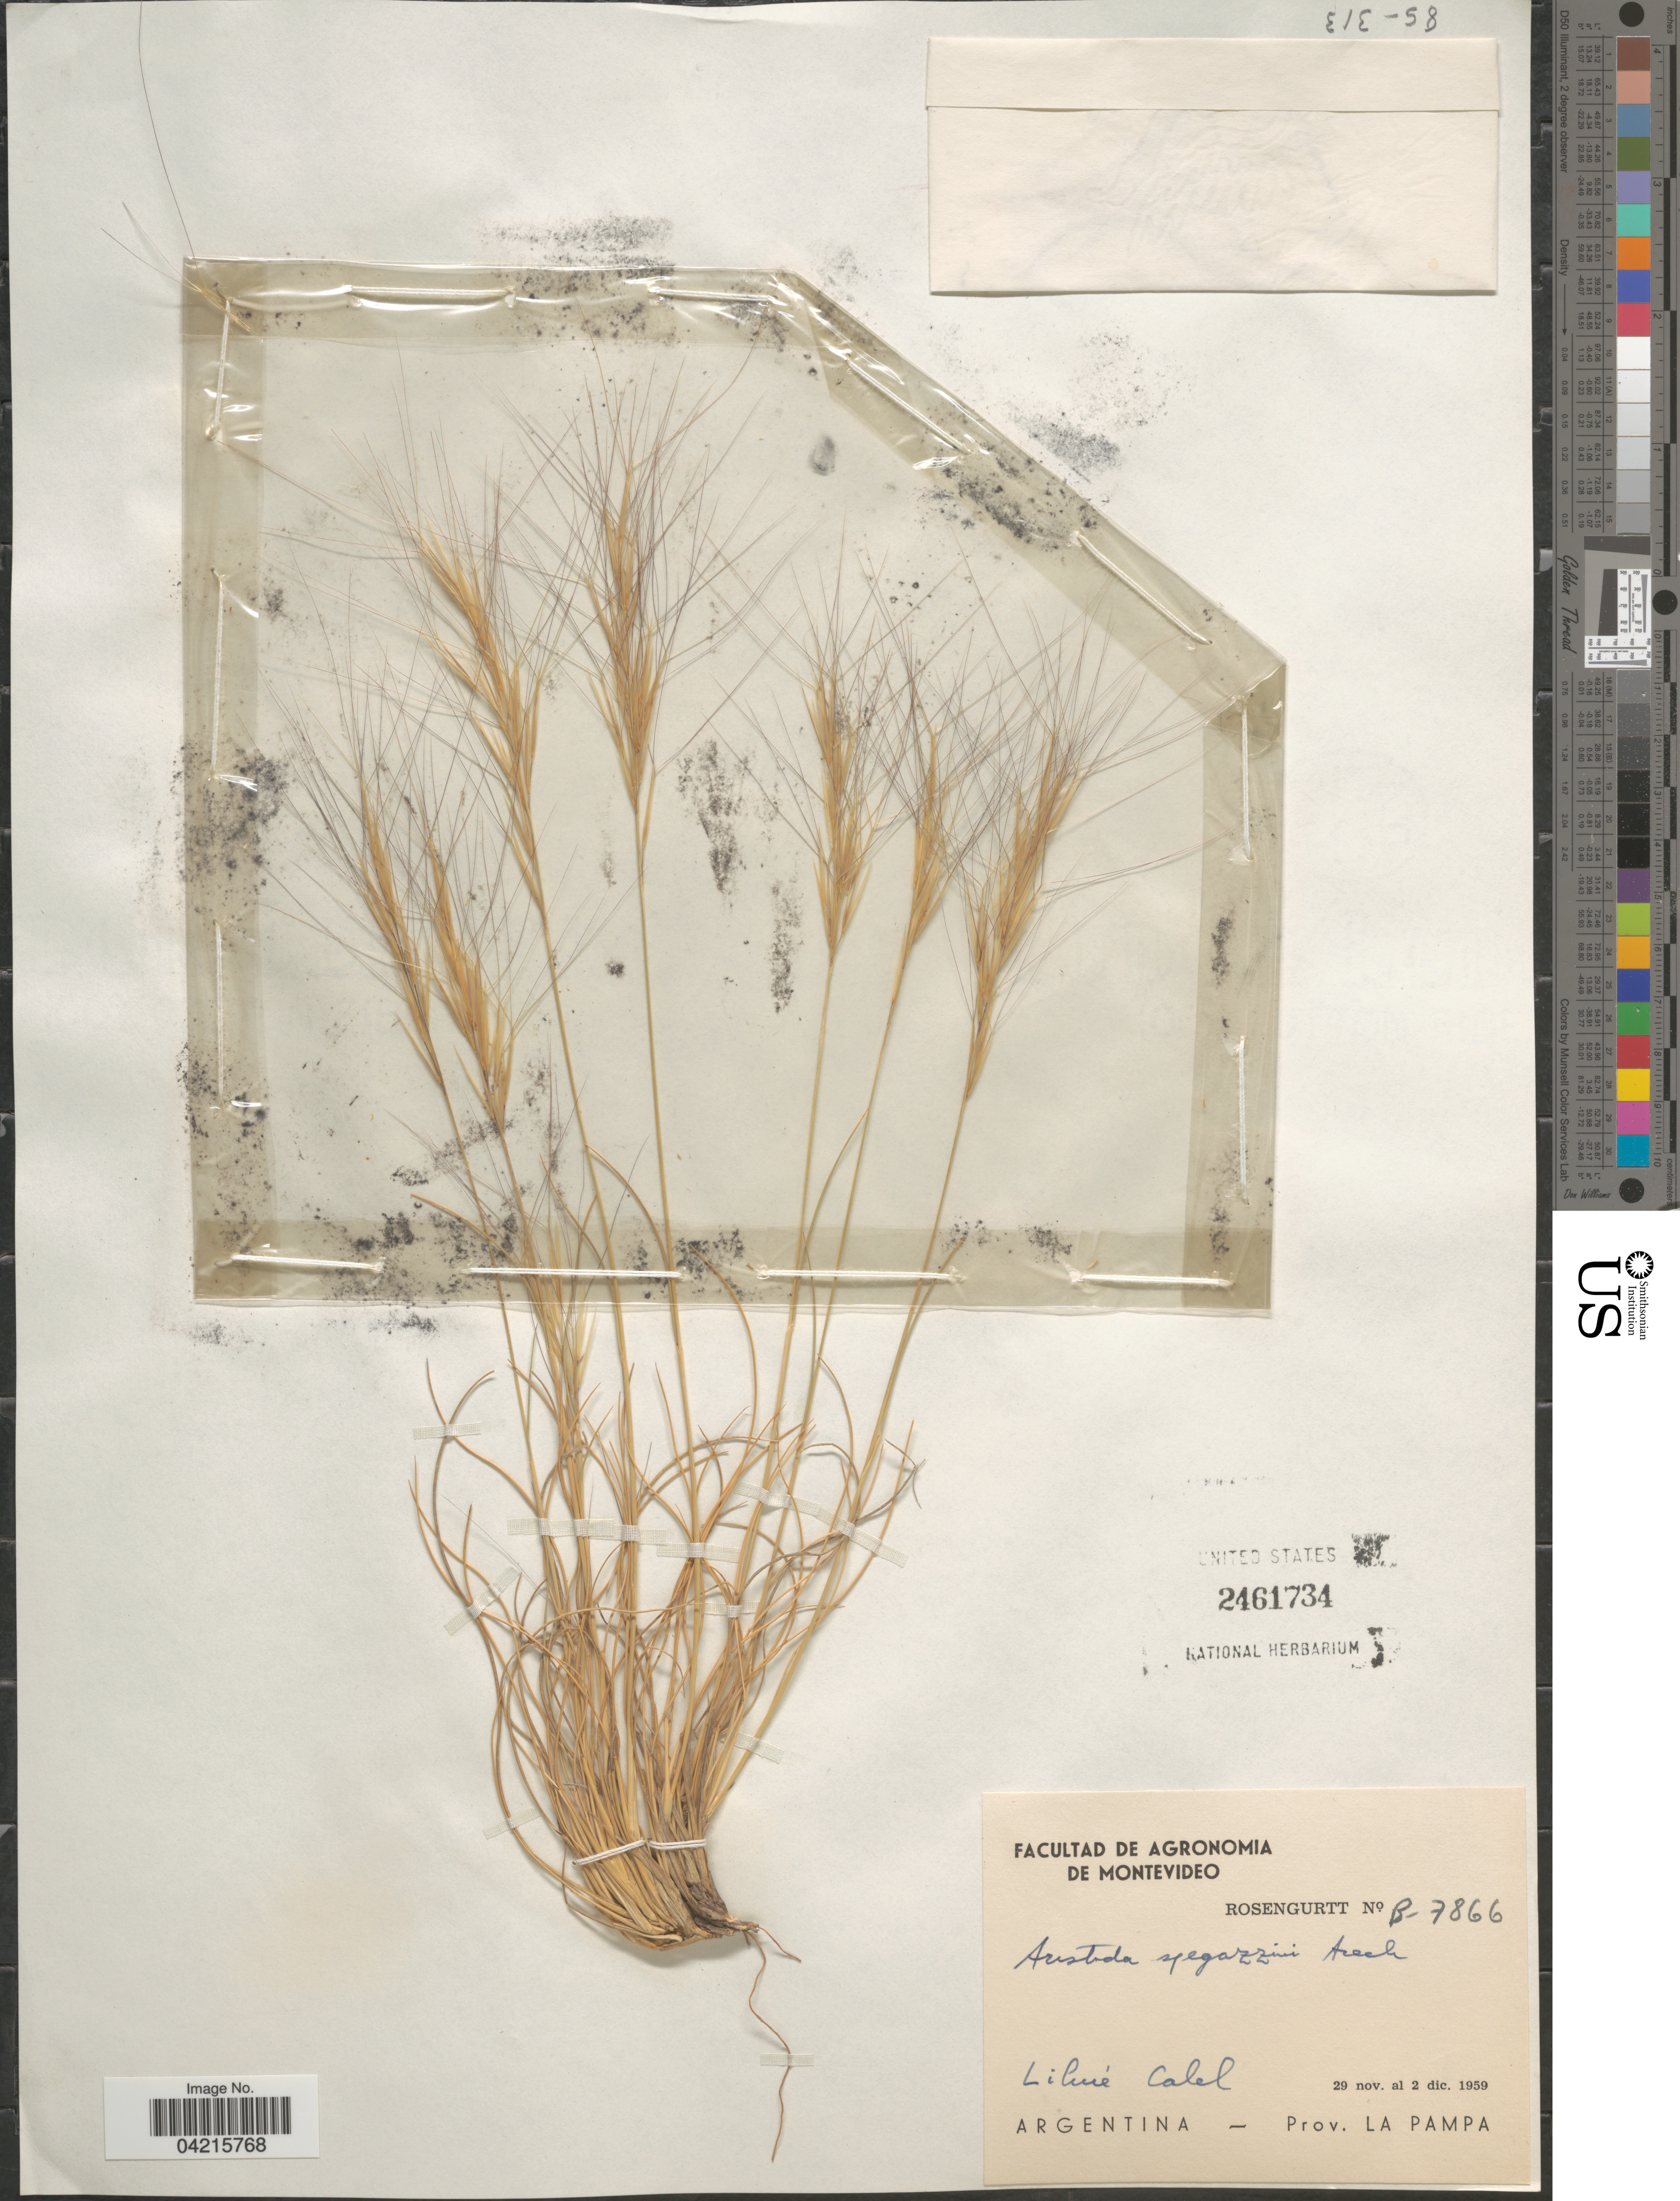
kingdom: Plantae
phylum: Tracheophyta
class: Liliopsida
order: Poales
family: Poaceae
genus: Aristida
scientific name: Aristida spegazzinii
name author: Arechav.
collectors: Rosengurtt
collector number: B-7866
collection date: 1959-11-29/1959-12-02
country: Argentina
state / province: La Pampa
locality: Lihué Calel.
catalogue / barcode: US 2461734